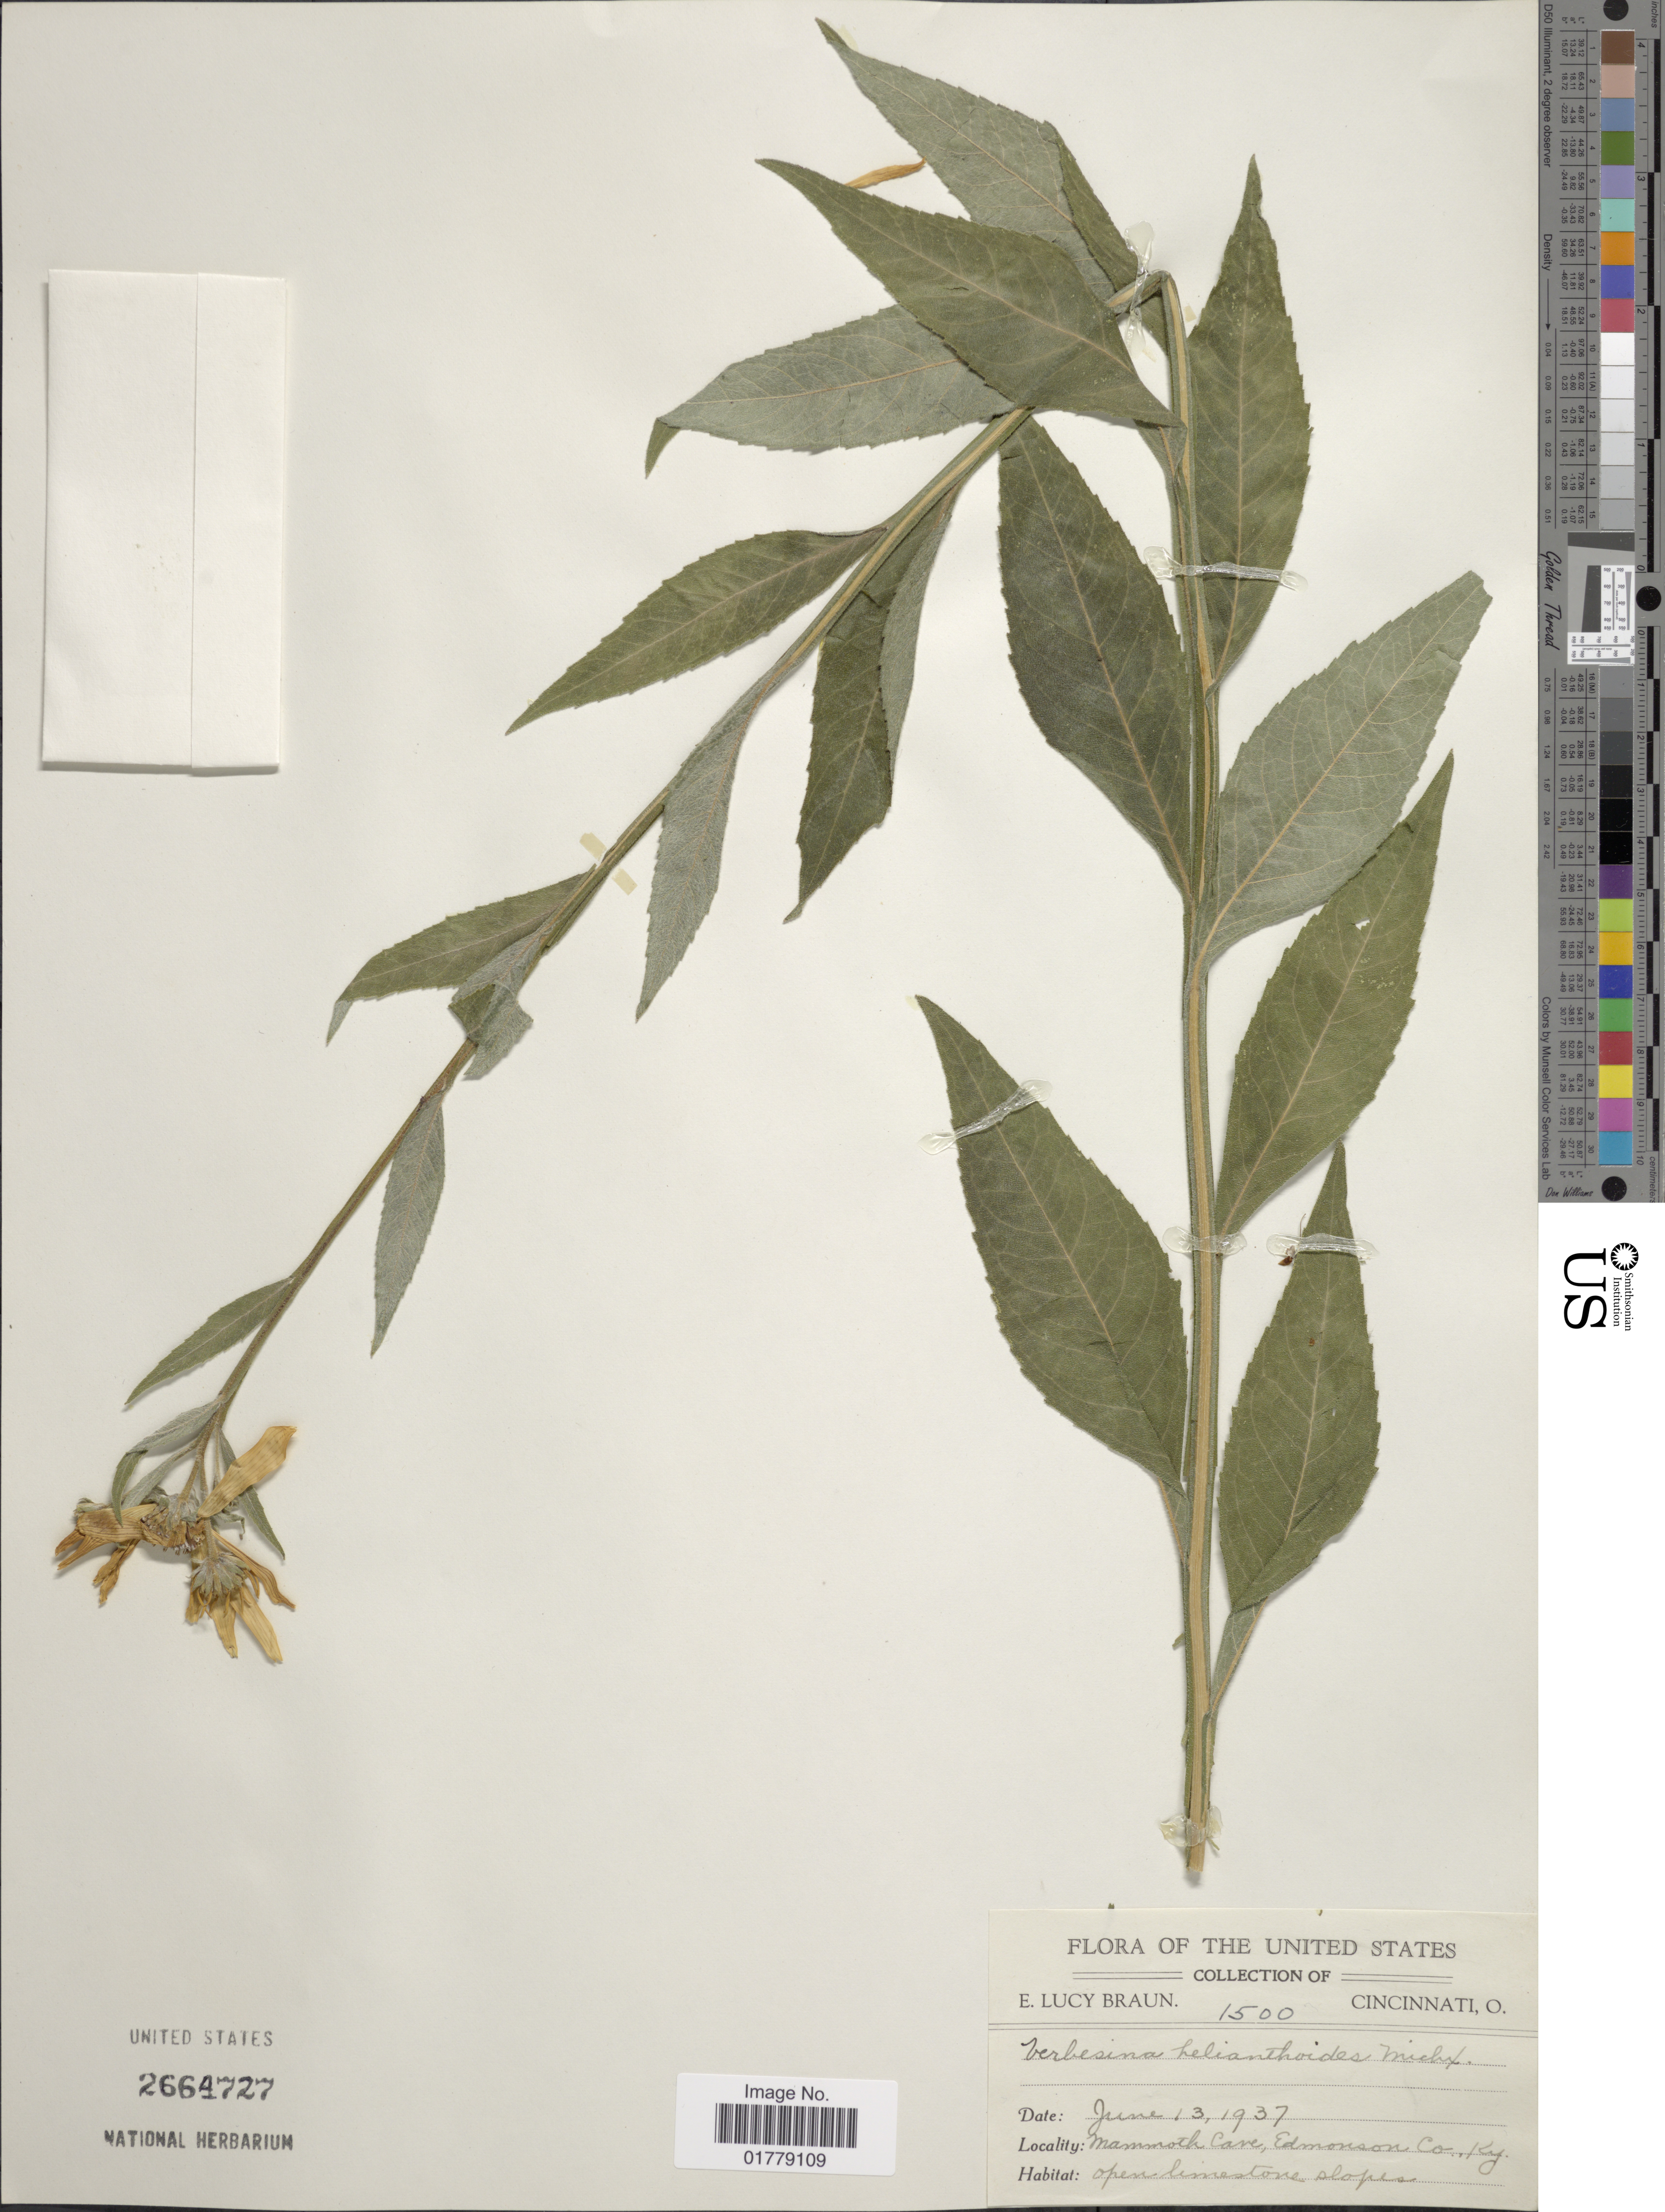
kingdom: Plantae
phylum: Tracheophyta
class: Magnoliopsida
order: Asterales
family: Asteraceae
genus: Verbesina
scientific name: Verbesina helianthoides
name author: Hook. & Arn. in Hook.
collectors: E. L. Braun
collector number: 1500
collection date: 1937-06-13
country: United States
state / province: Kentucky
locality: Mammoth Cave, Edmonson Co., Ky.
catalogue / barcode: US 2664727